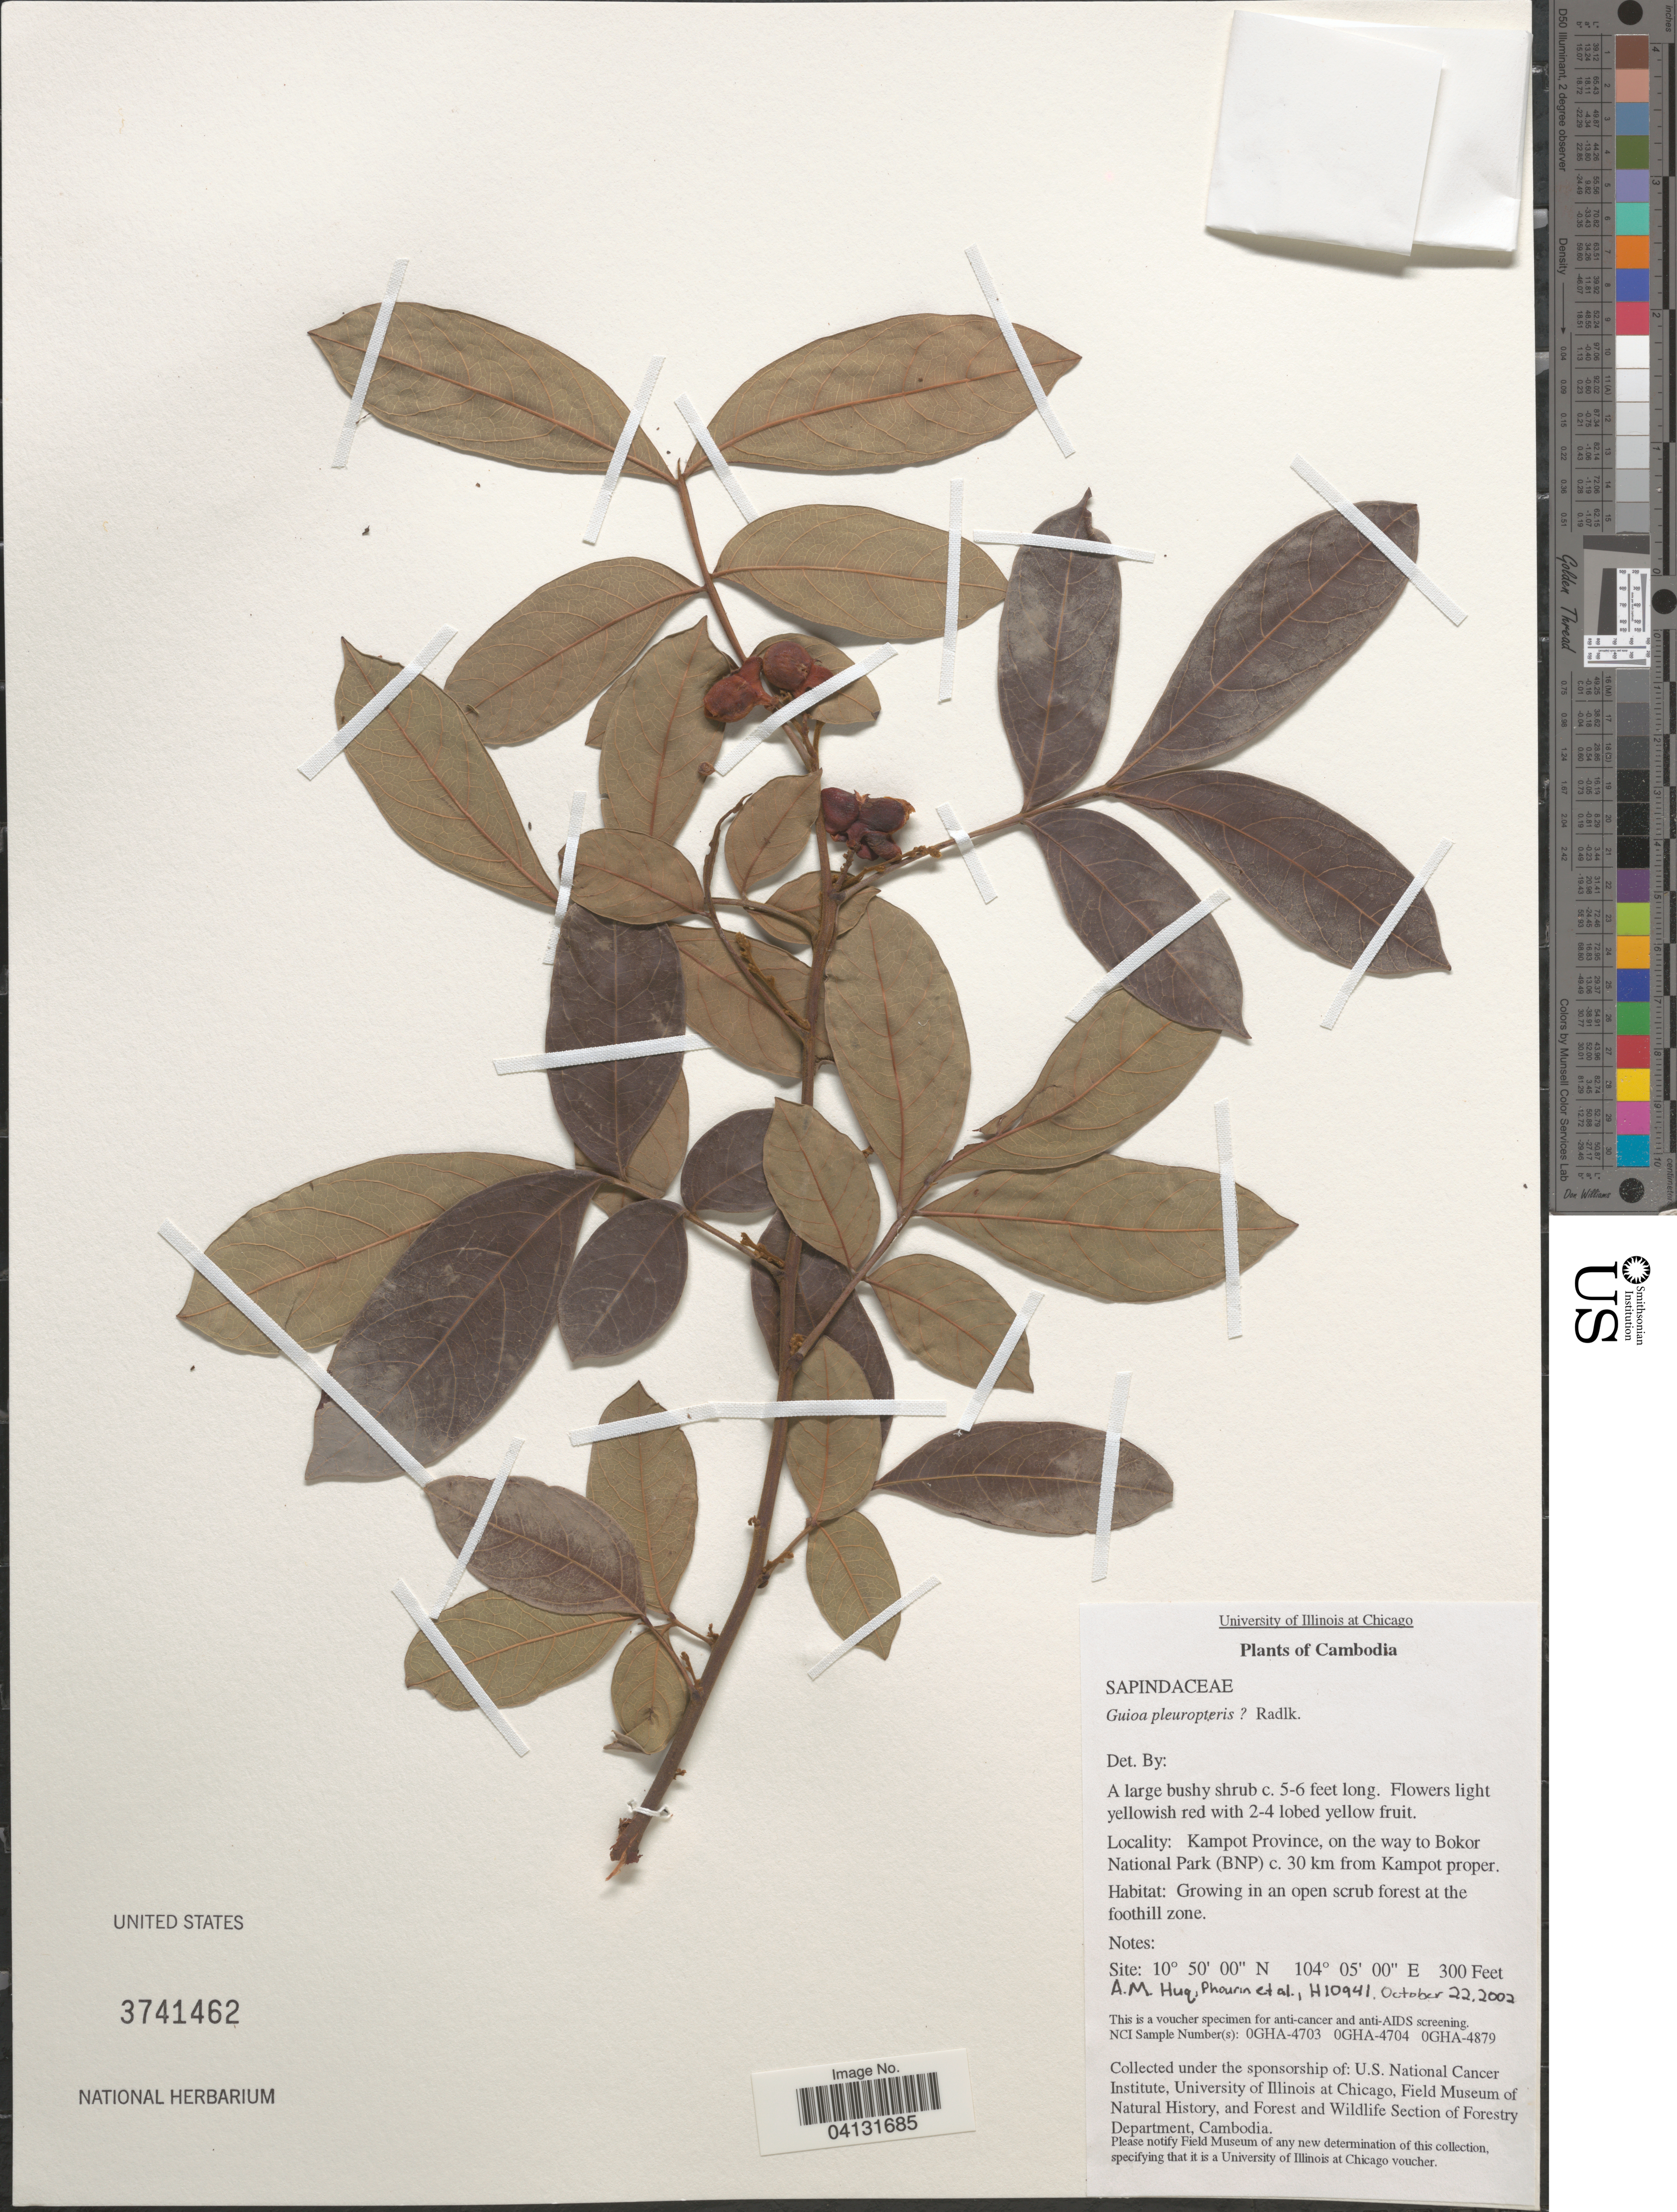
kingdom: Plantae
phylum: Tracheophyta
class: Magnoliopsida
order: Sapindales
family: Sapindaceae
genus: Guioa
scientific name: Guioa pleuropteris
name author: (Blume) Radlk.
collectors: A. M. Huq, -- Phourin & et al.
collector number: H10941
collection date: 2002-10-22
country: Cambodia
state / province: Kâmpât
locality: Kampot Province, on the way to Bokor National Park (BNP) c. 30 km from Kampot proper.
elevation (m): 91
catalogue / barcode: US 3741462